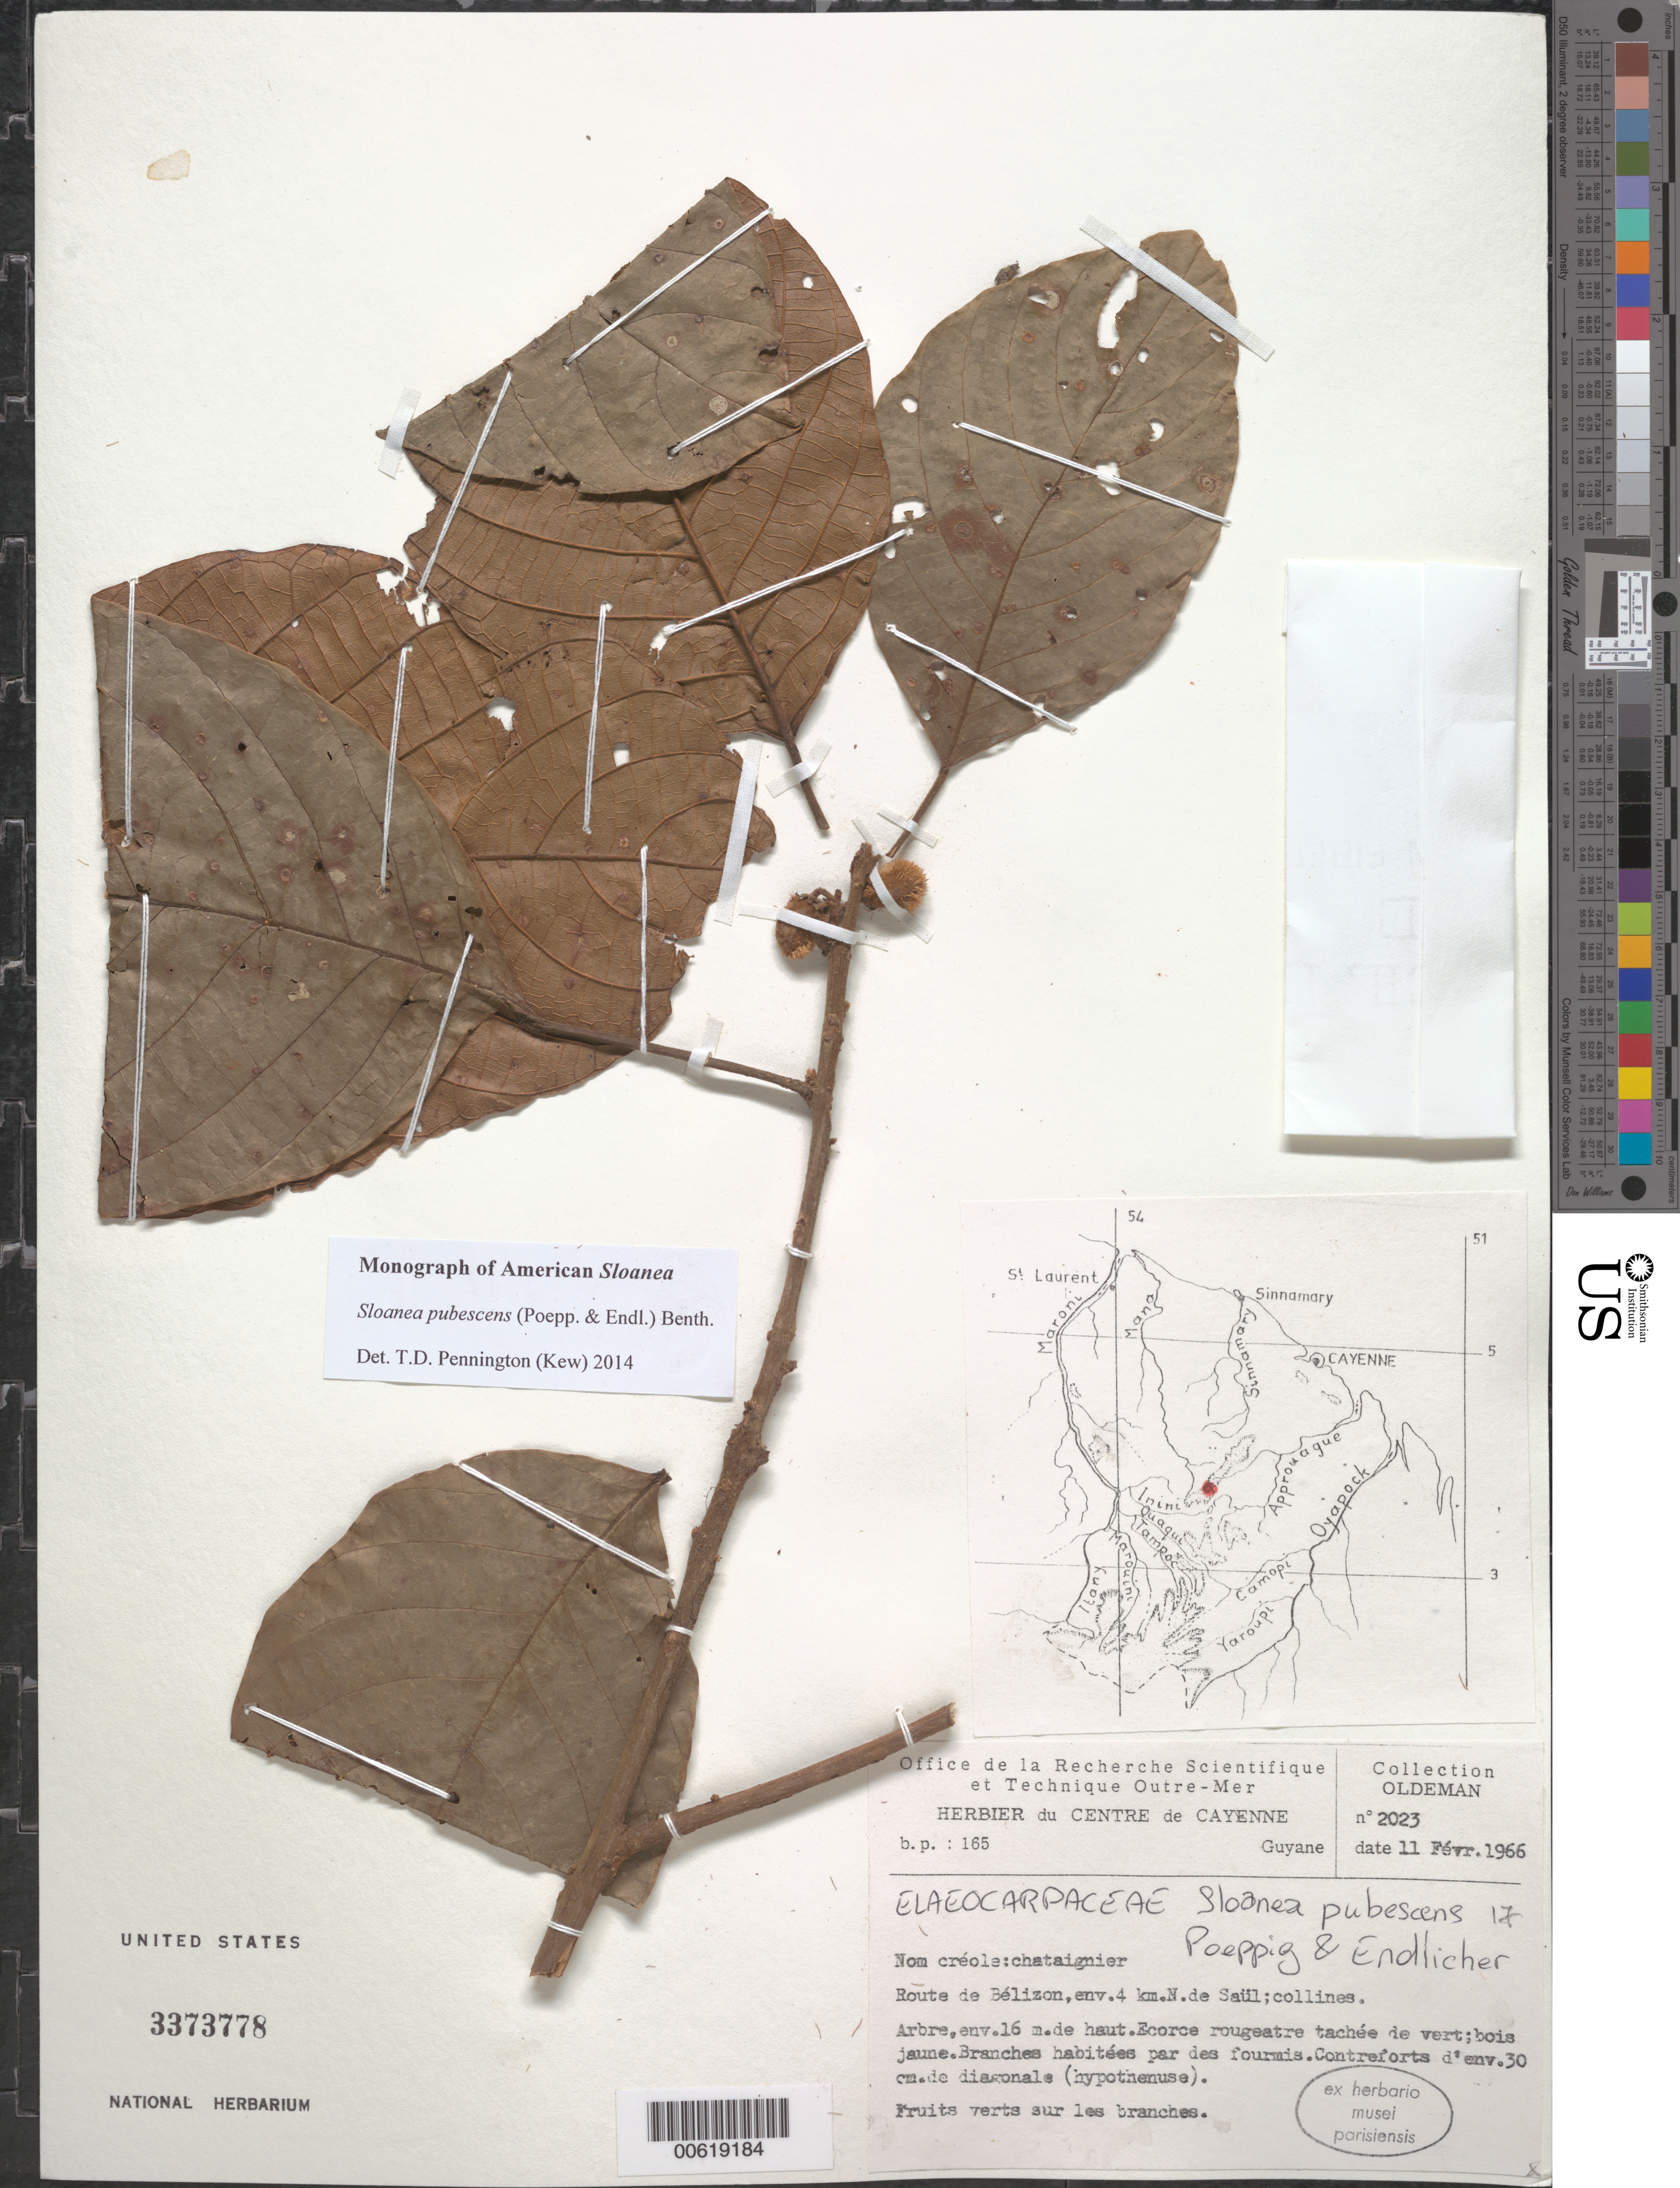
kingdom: Plantae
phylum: Tracheophyta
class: Magnoliopsida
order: Oxalidales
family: Elaeocarpaceae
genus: Sloanea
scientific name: Sloanea pubescens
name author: (Poepp. & Endl.) Benth.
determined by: Pennington, T. D., (K)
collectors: R. Oldeman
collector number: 2023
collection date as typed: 11-Feb-66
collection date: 1966-02-11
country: French Guiana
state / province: Saint-Laurent-du-Maroni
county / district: Saül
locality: Route de Bélizon, env. 4 km N de Saül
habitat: Collines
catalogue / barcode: US 3373778